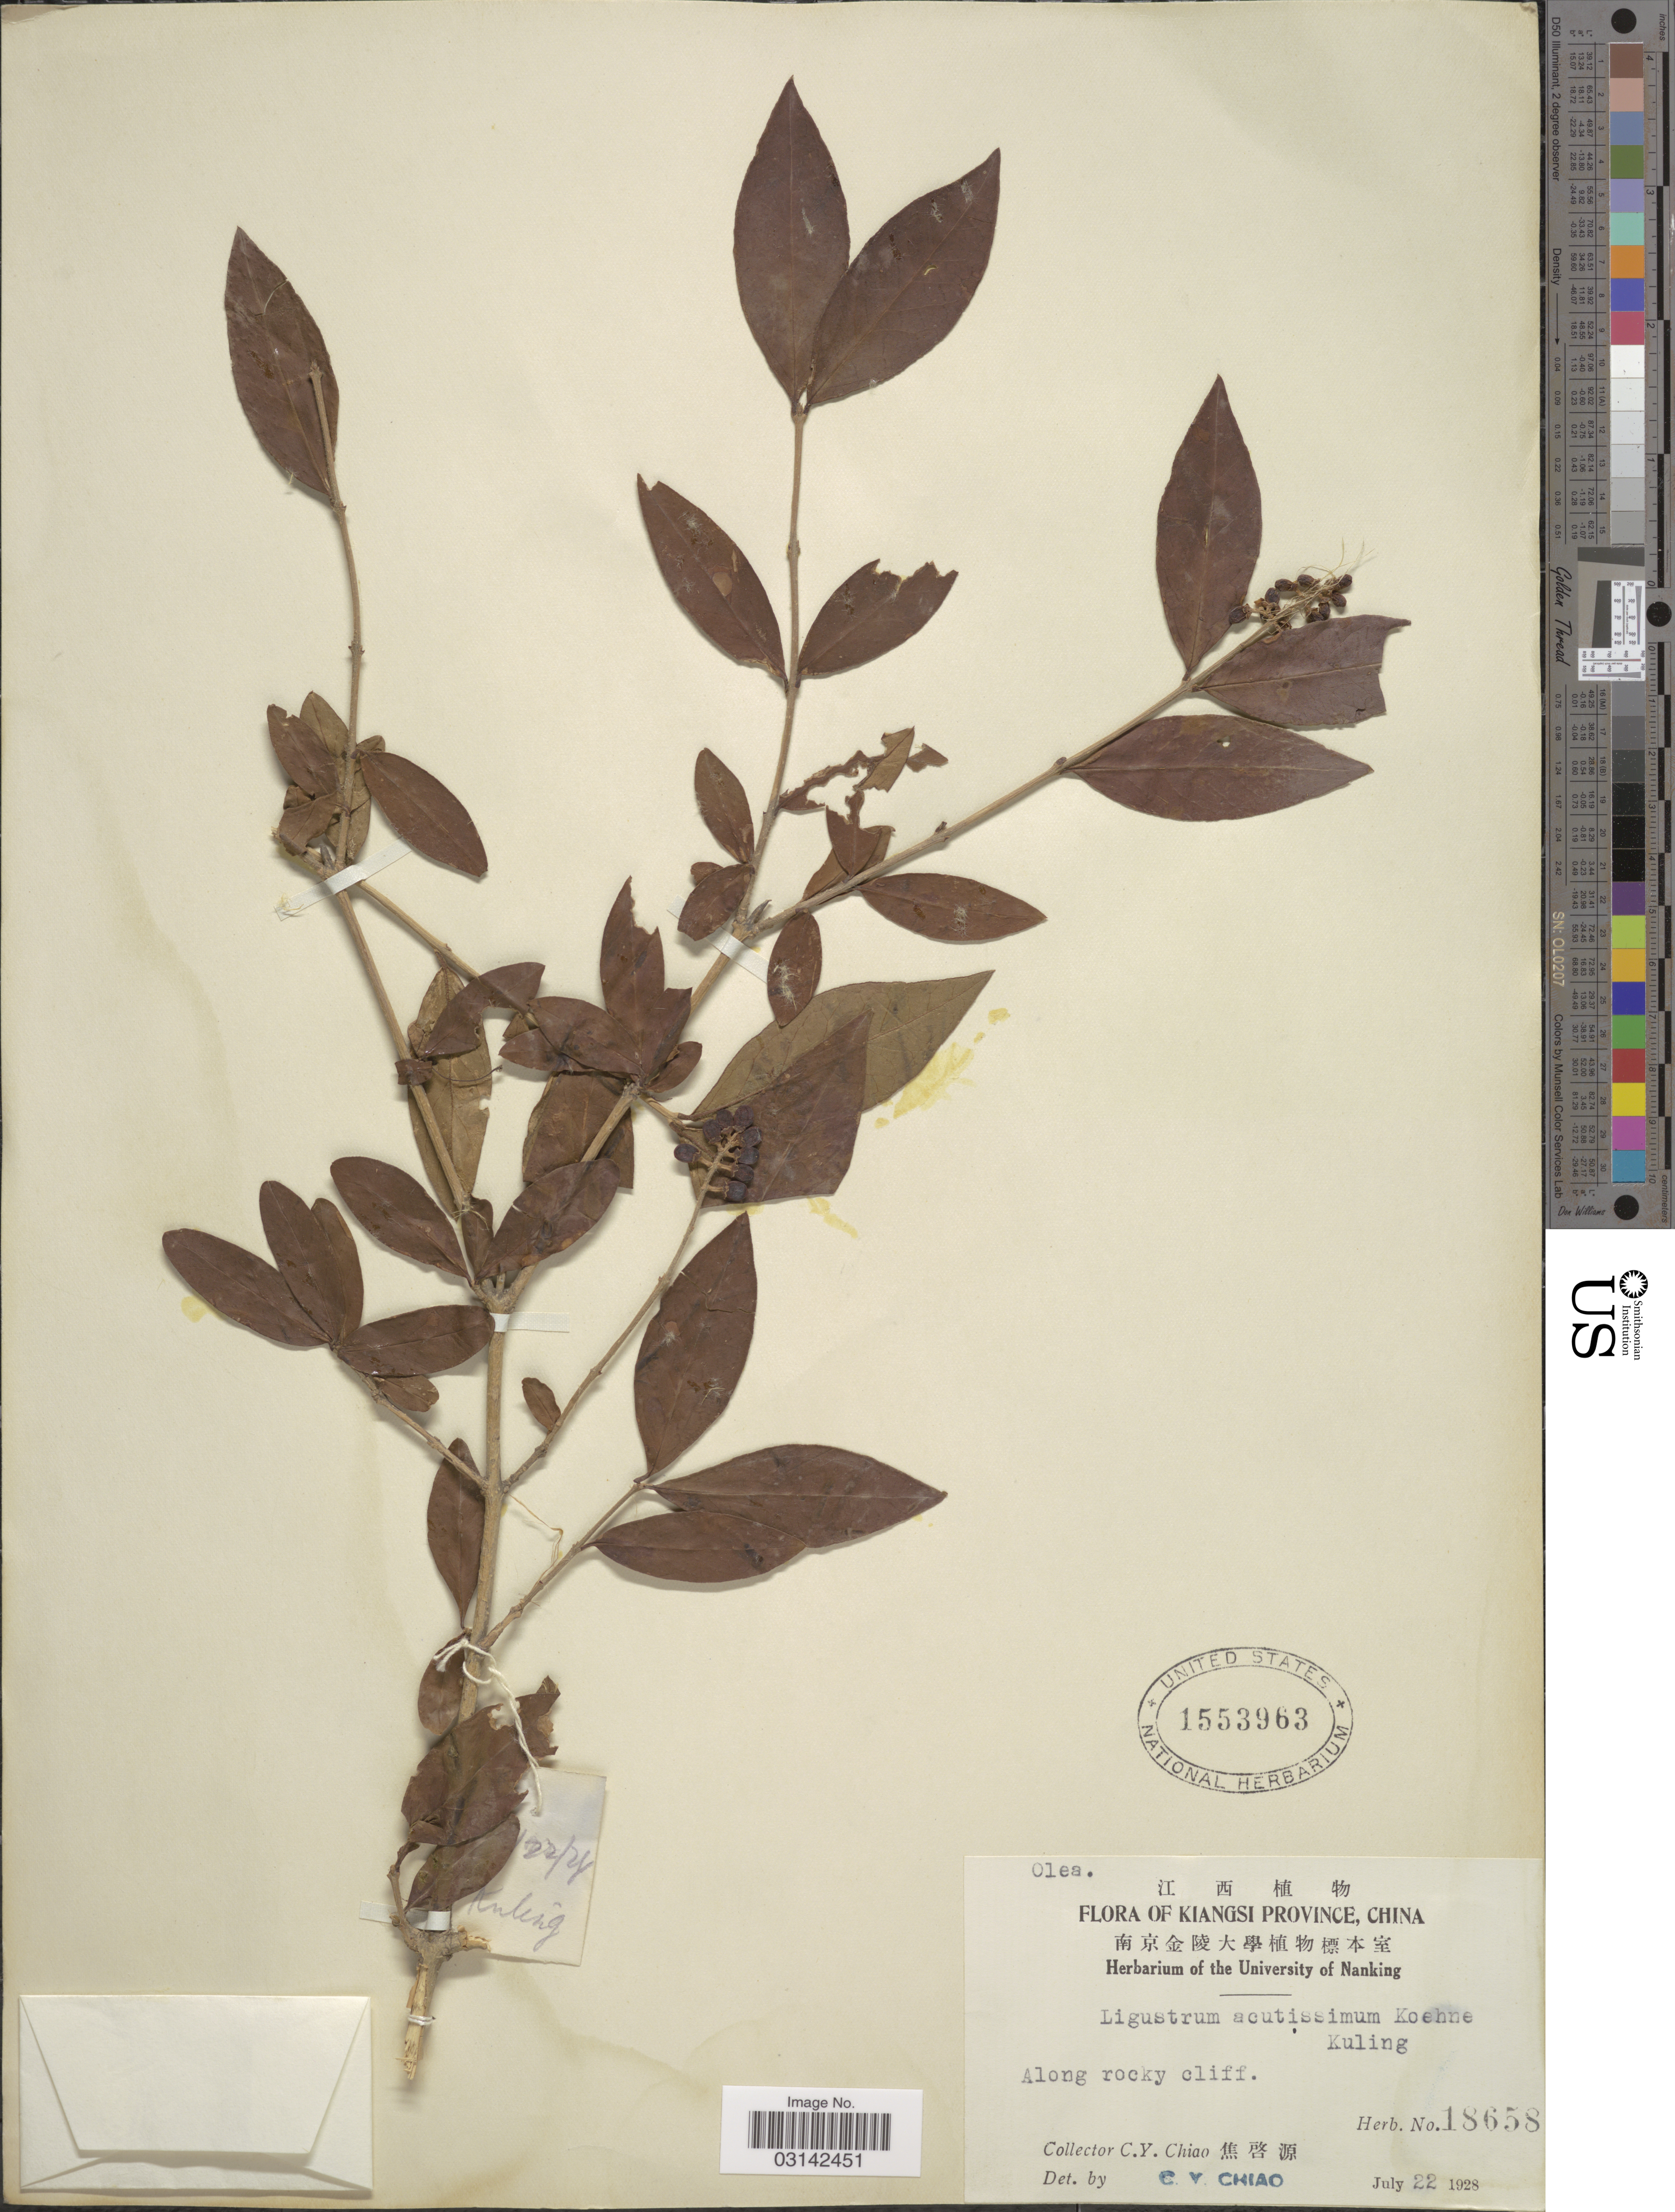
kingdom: Plantae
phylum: Tracheophyta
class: Magnoliopsida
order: Lamiales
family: Oleaceae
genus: Ligustrum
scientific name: Ligustrum leucanthum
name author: (S. Moore) P.S. Green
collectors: C. Y. Chiao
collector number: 18658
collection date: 1928-07-22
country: China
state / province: Jiangxi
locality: Kiangsi Province, Kuling.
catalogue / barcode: US 1553963